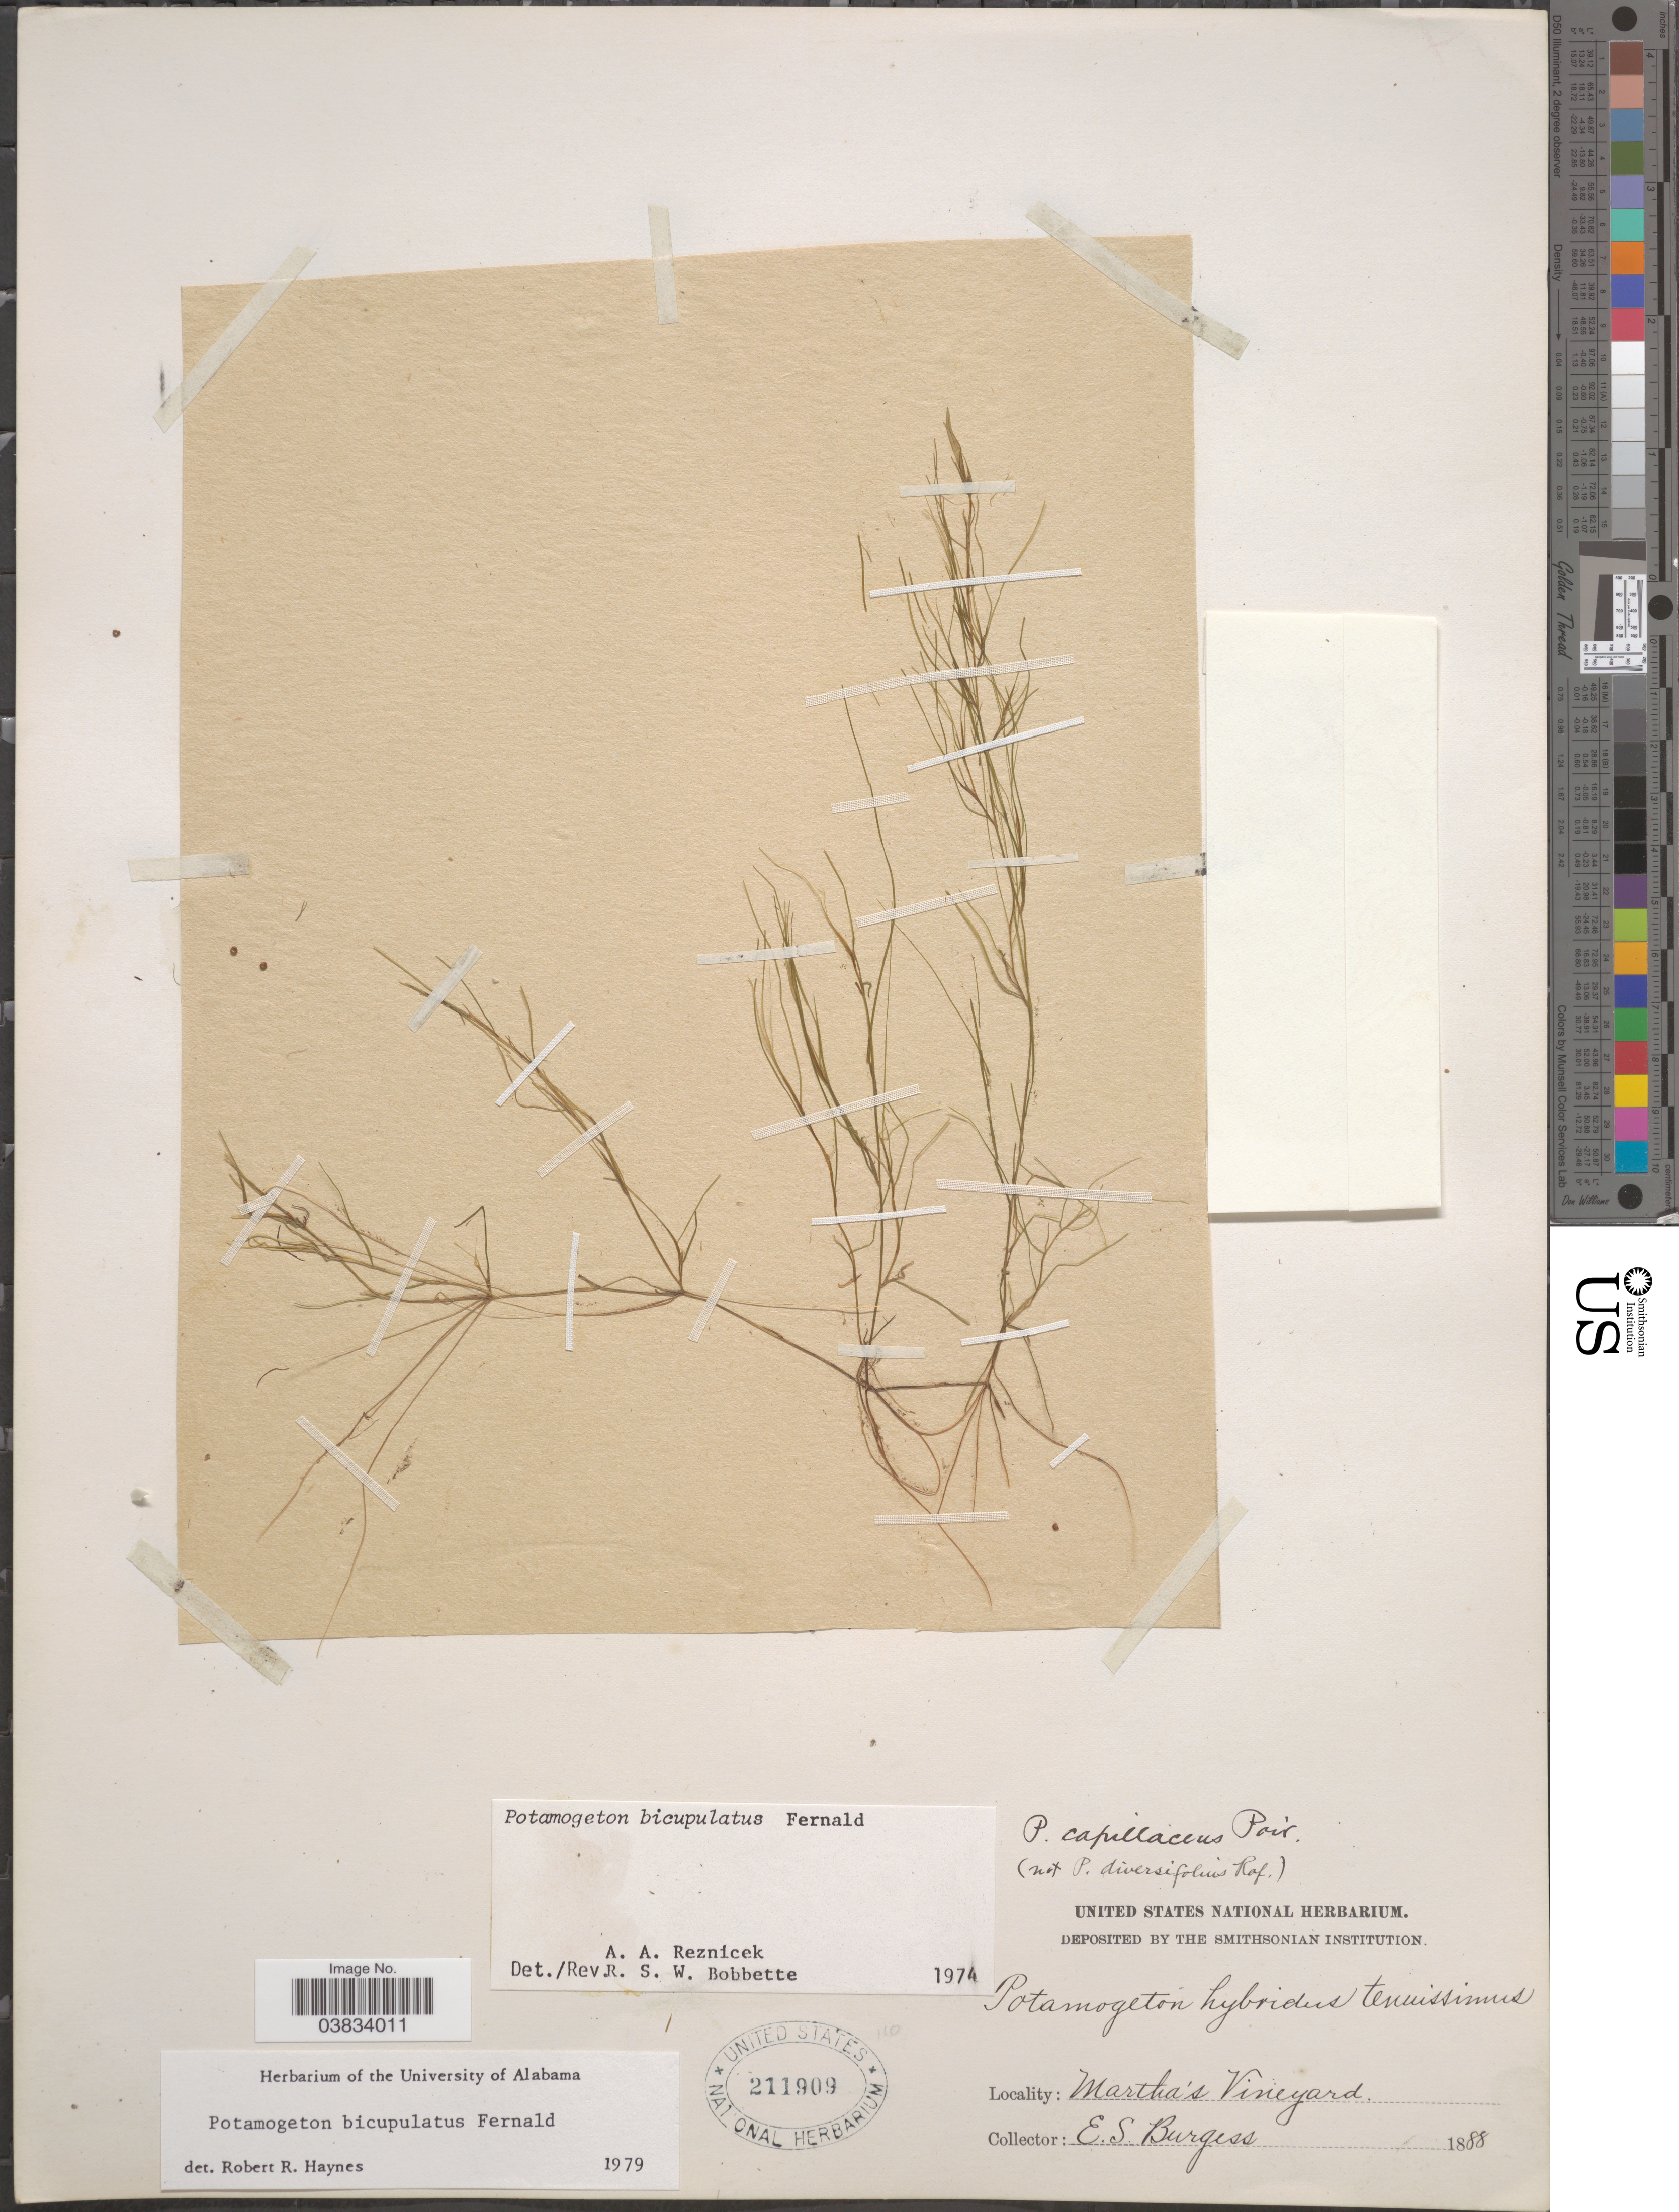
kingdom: Plantae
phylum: Tracheophyta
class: Liliopsida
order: Alismatales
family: Potamogetonaceae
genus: Potamogeton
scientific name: Potamogeton bicupulatus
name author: Fernald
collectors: E. Burgess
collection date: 1888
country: United States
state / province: Massachusetts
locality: Martha's Vineyard.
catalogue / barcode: US 211909